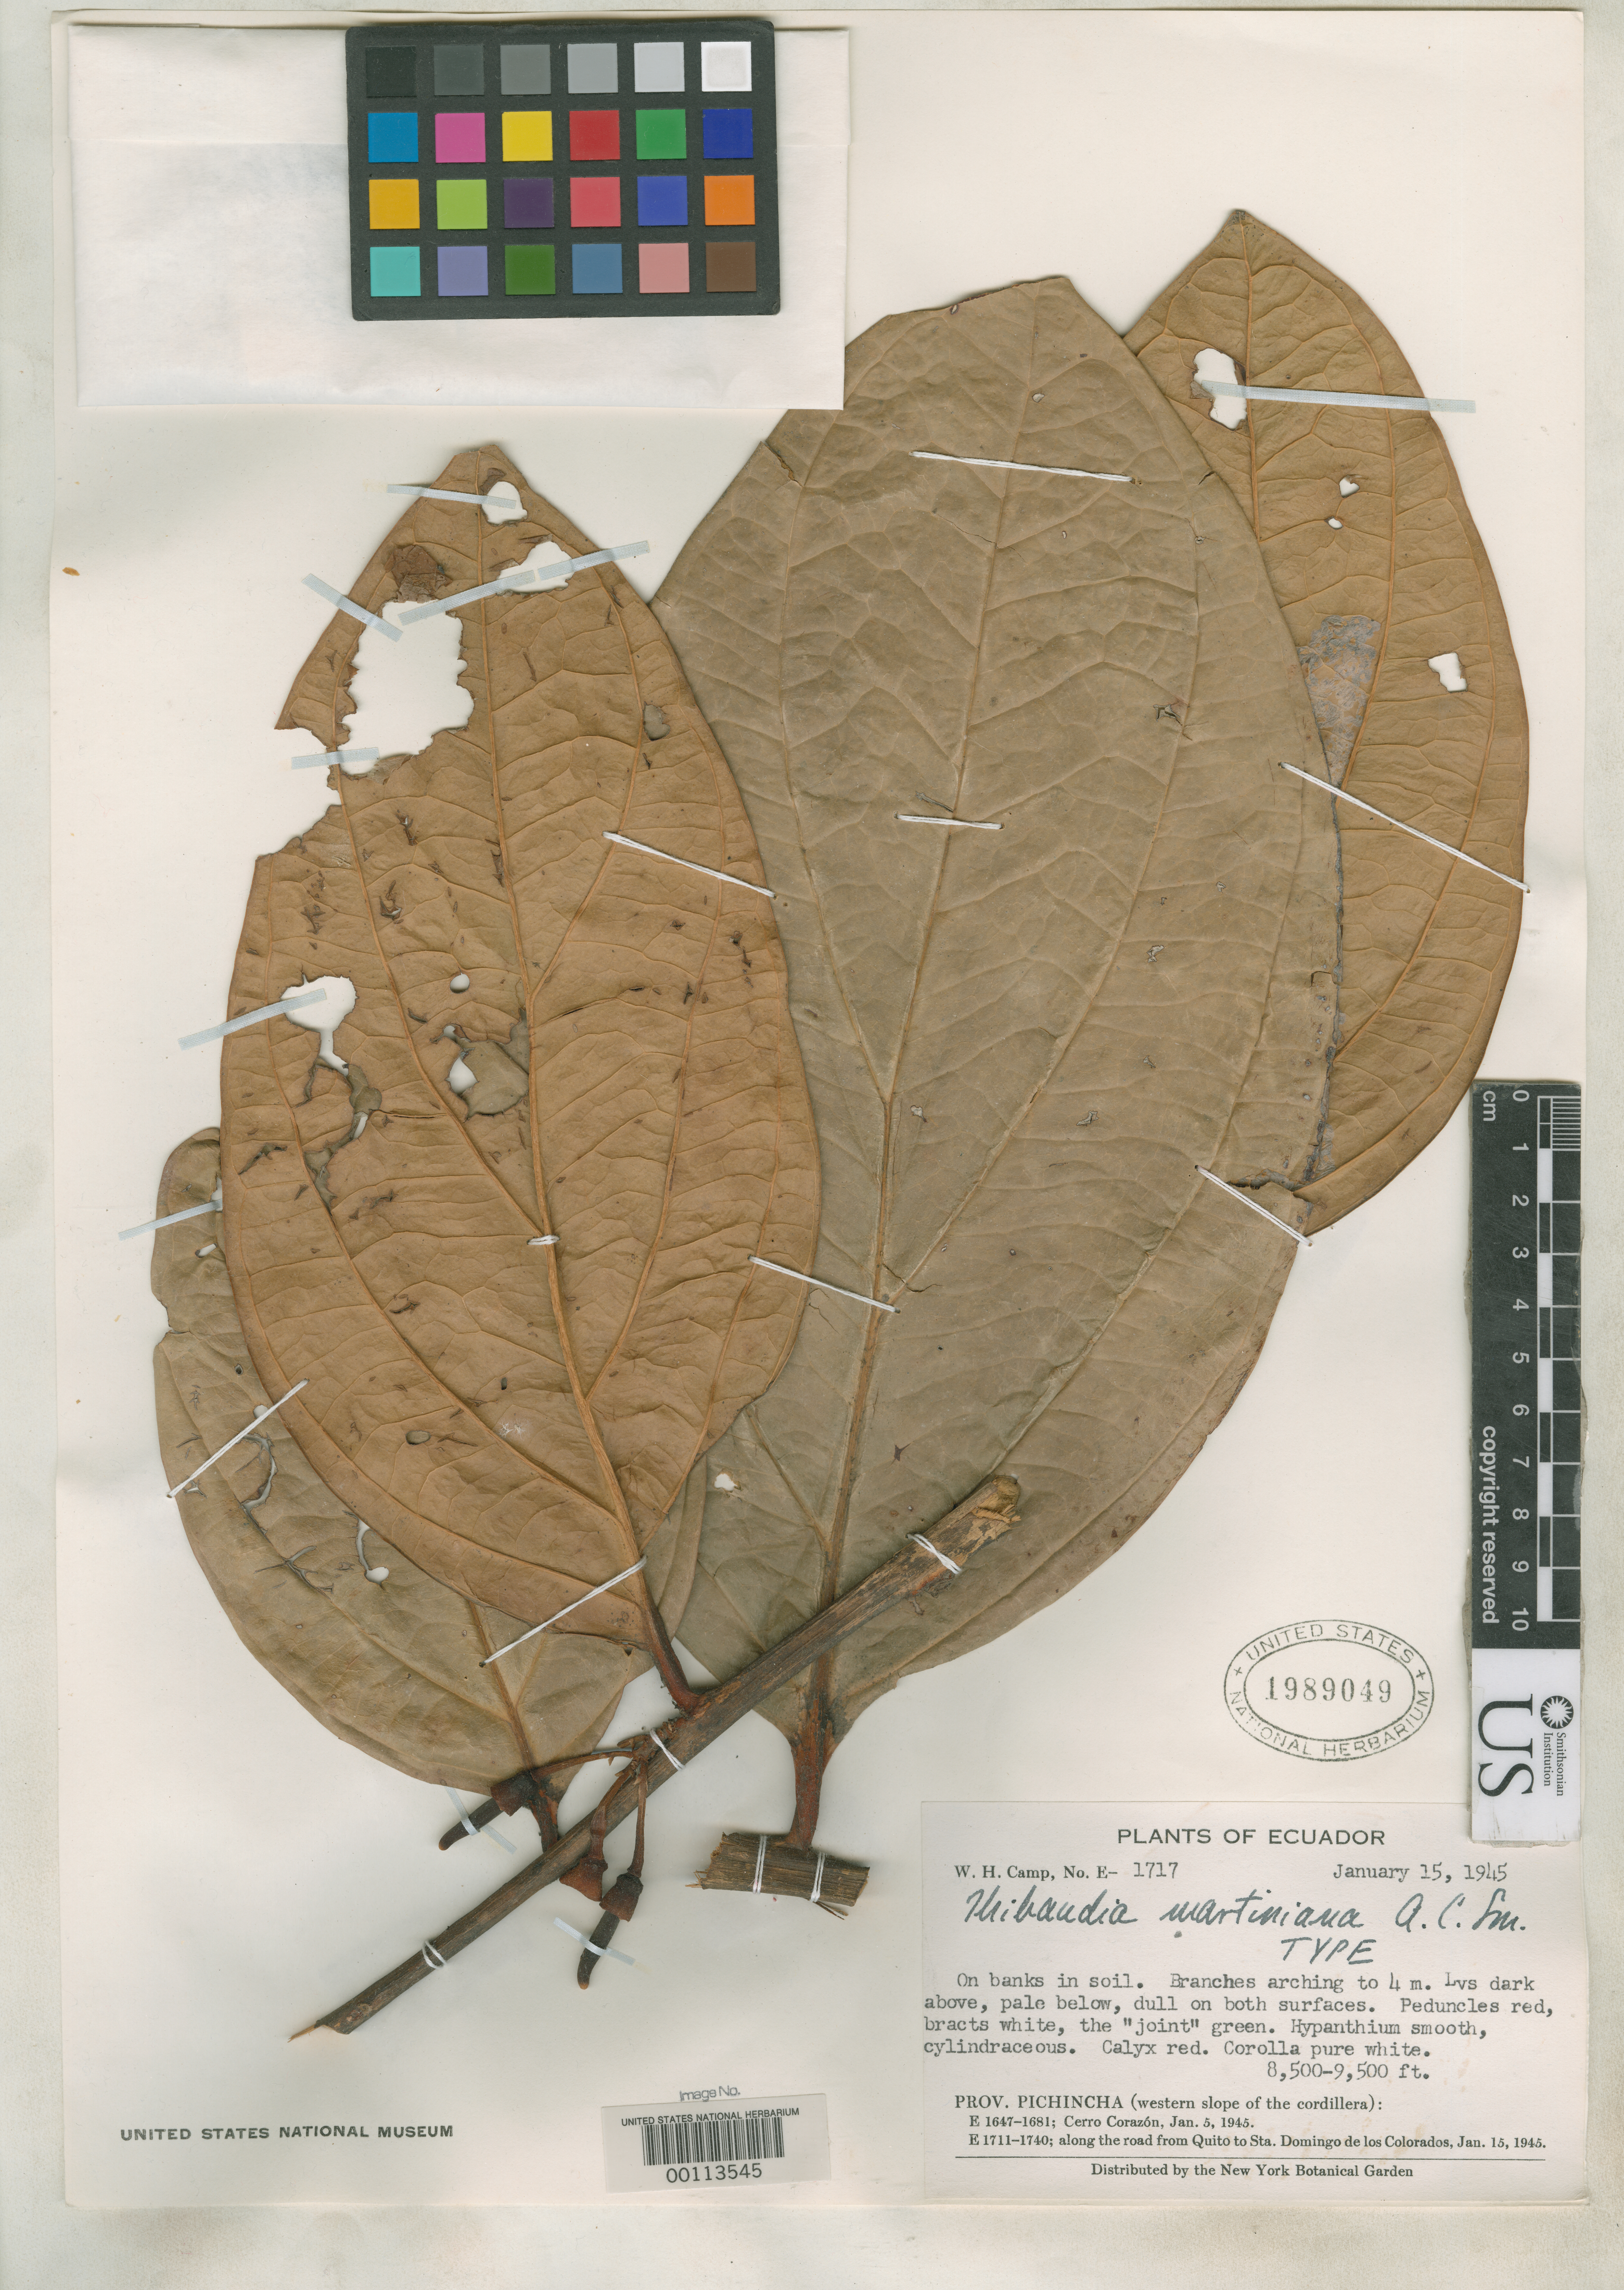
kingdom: Plantae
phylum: Tracheophyta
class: Magnoliopsida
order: Ericales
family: Ericaceae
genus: Thibaudia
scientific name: Thibaudia martiniana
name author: A.C. Sm.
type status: Holotype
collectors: W. H. Camp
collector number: E-1717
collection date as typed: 15 Jan 1945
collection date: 1945-01-15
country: Ecuador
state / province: Pichincha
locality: Along road from Quito to Santa Domingo de Los Colorados, W slope of Cordillera.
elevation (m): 2591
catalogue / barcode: US 1989049